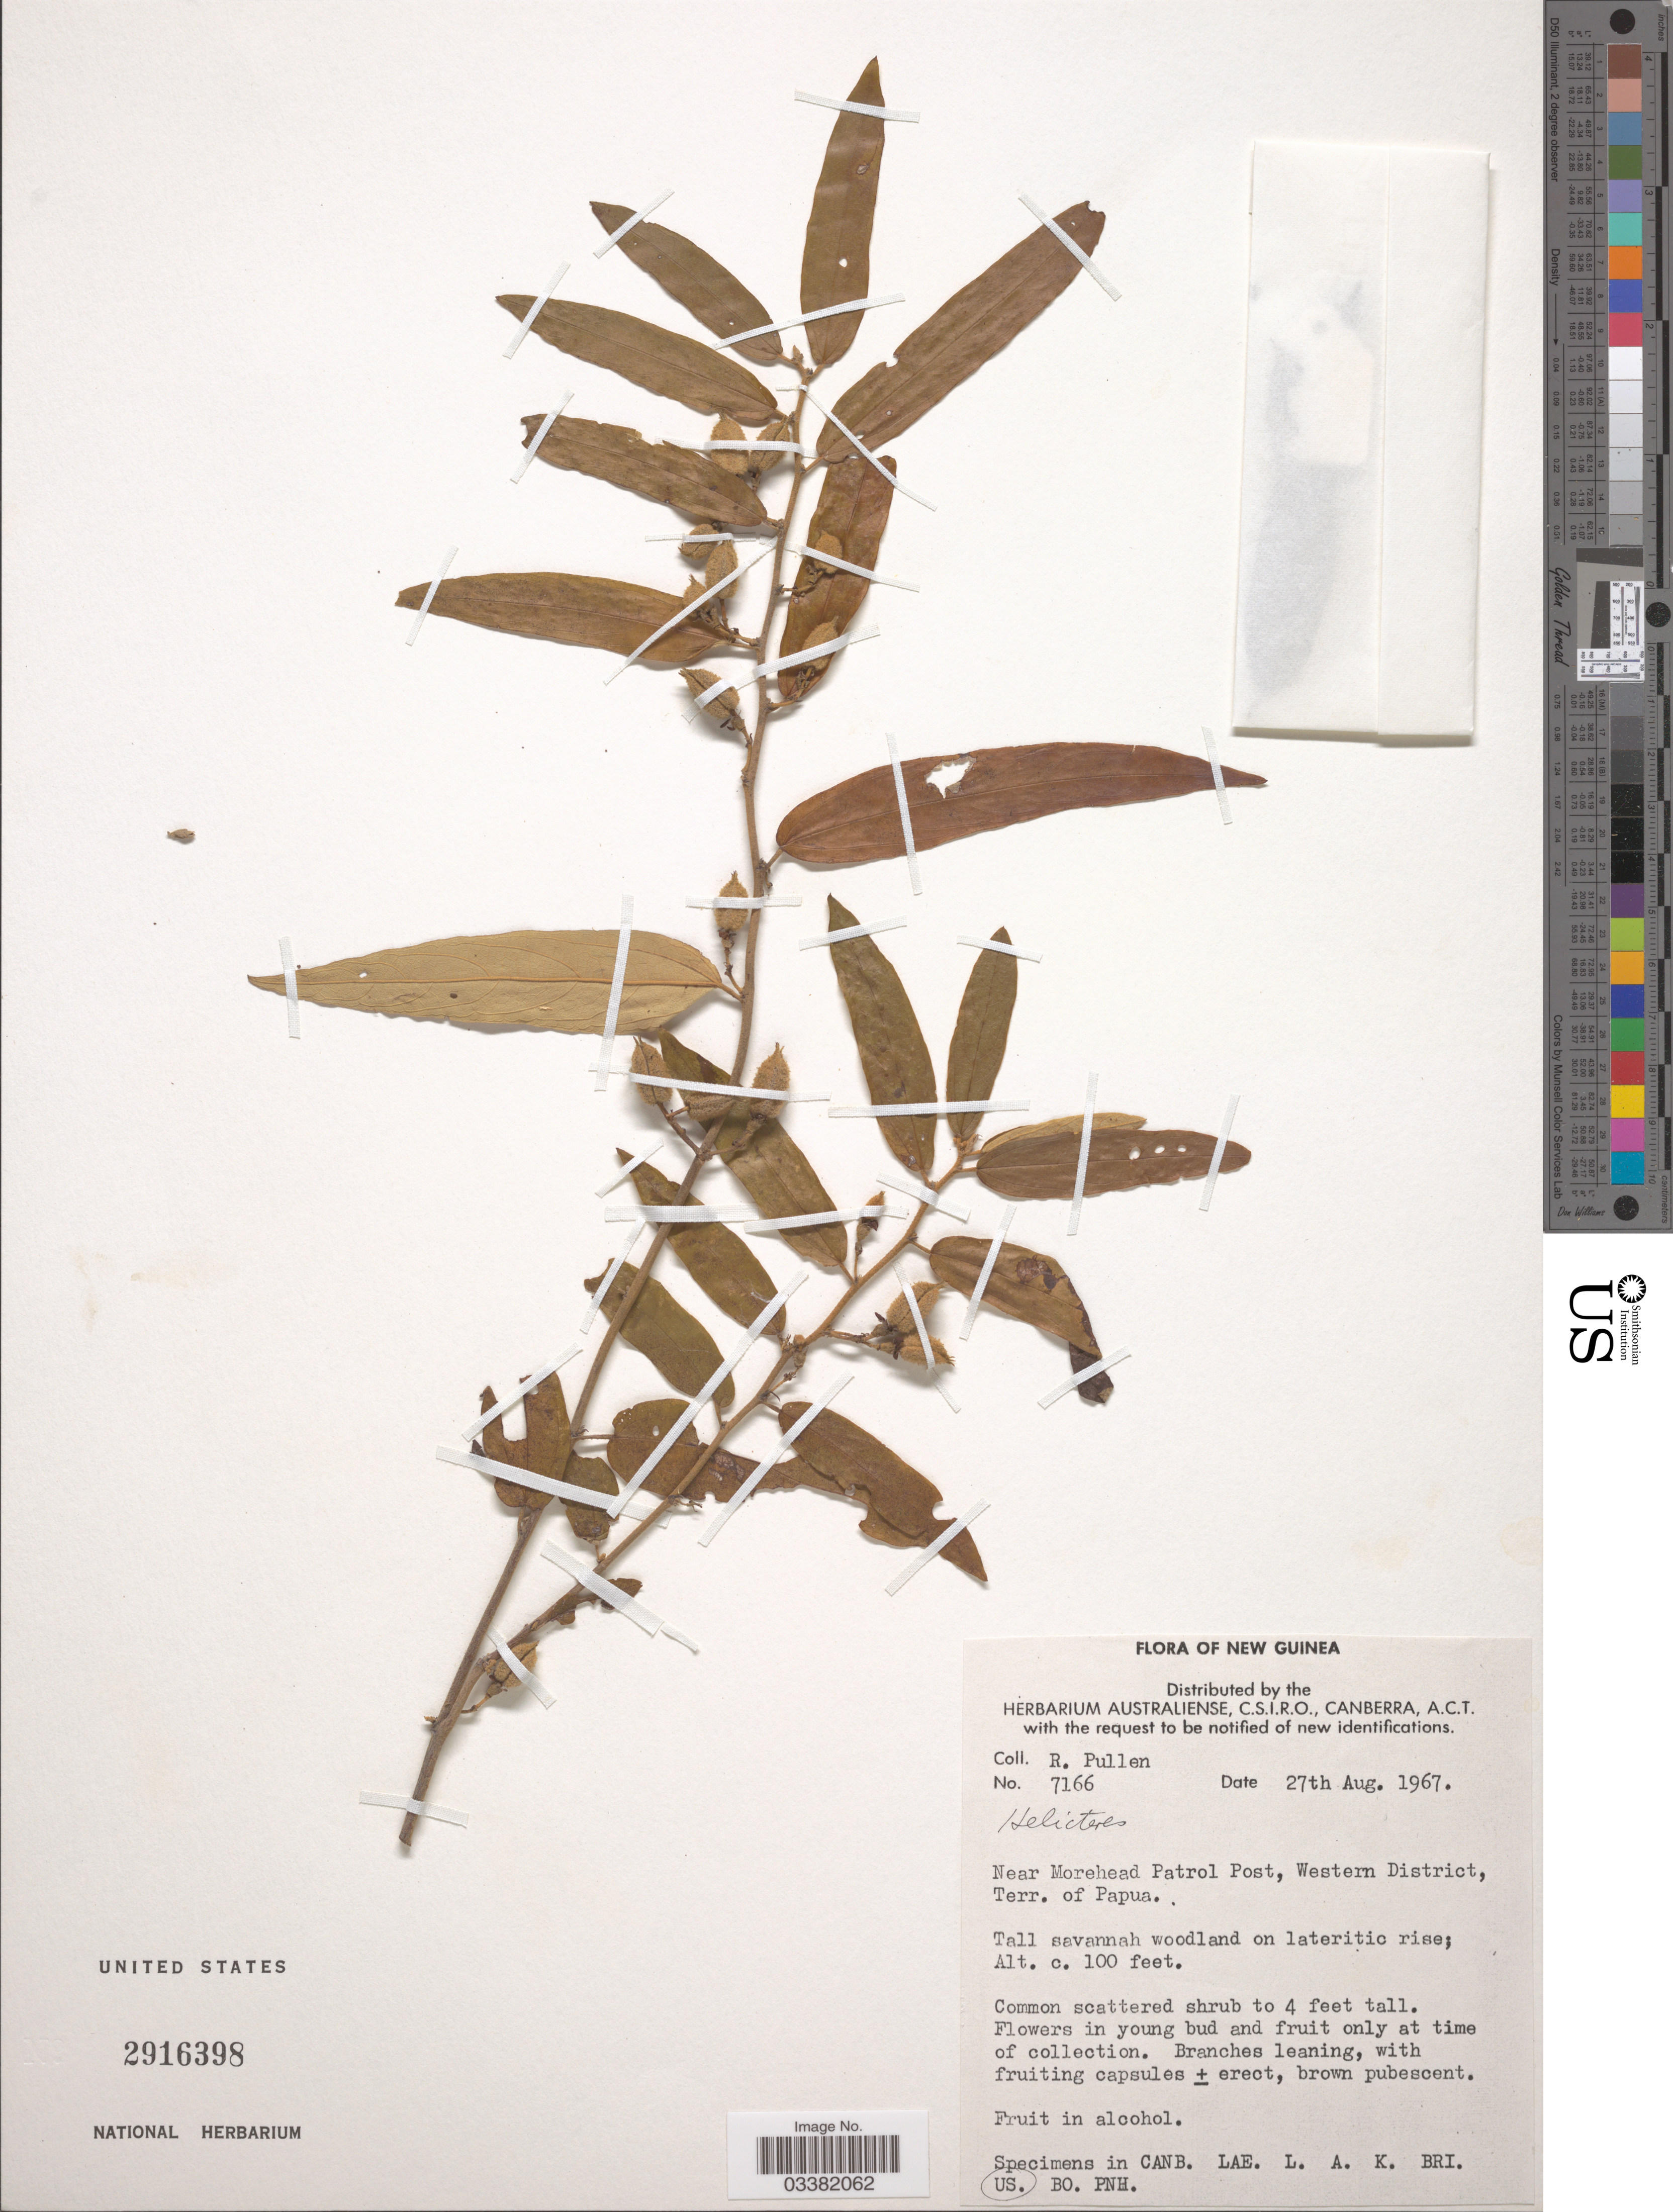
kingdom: Plantae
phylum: Tracheophyta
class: Magnoliopsida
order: Malvales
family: Malvaceae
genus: Helicteres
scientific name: Helicteres sp.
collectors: R. Pullen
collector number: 7166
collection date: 1967-08-27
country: Papua New Guinea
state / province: Manus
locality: New Guinea. Near Morehead Patrol Post, Western District, Terr. of Papua.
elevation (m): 30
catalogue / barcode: US 2916398